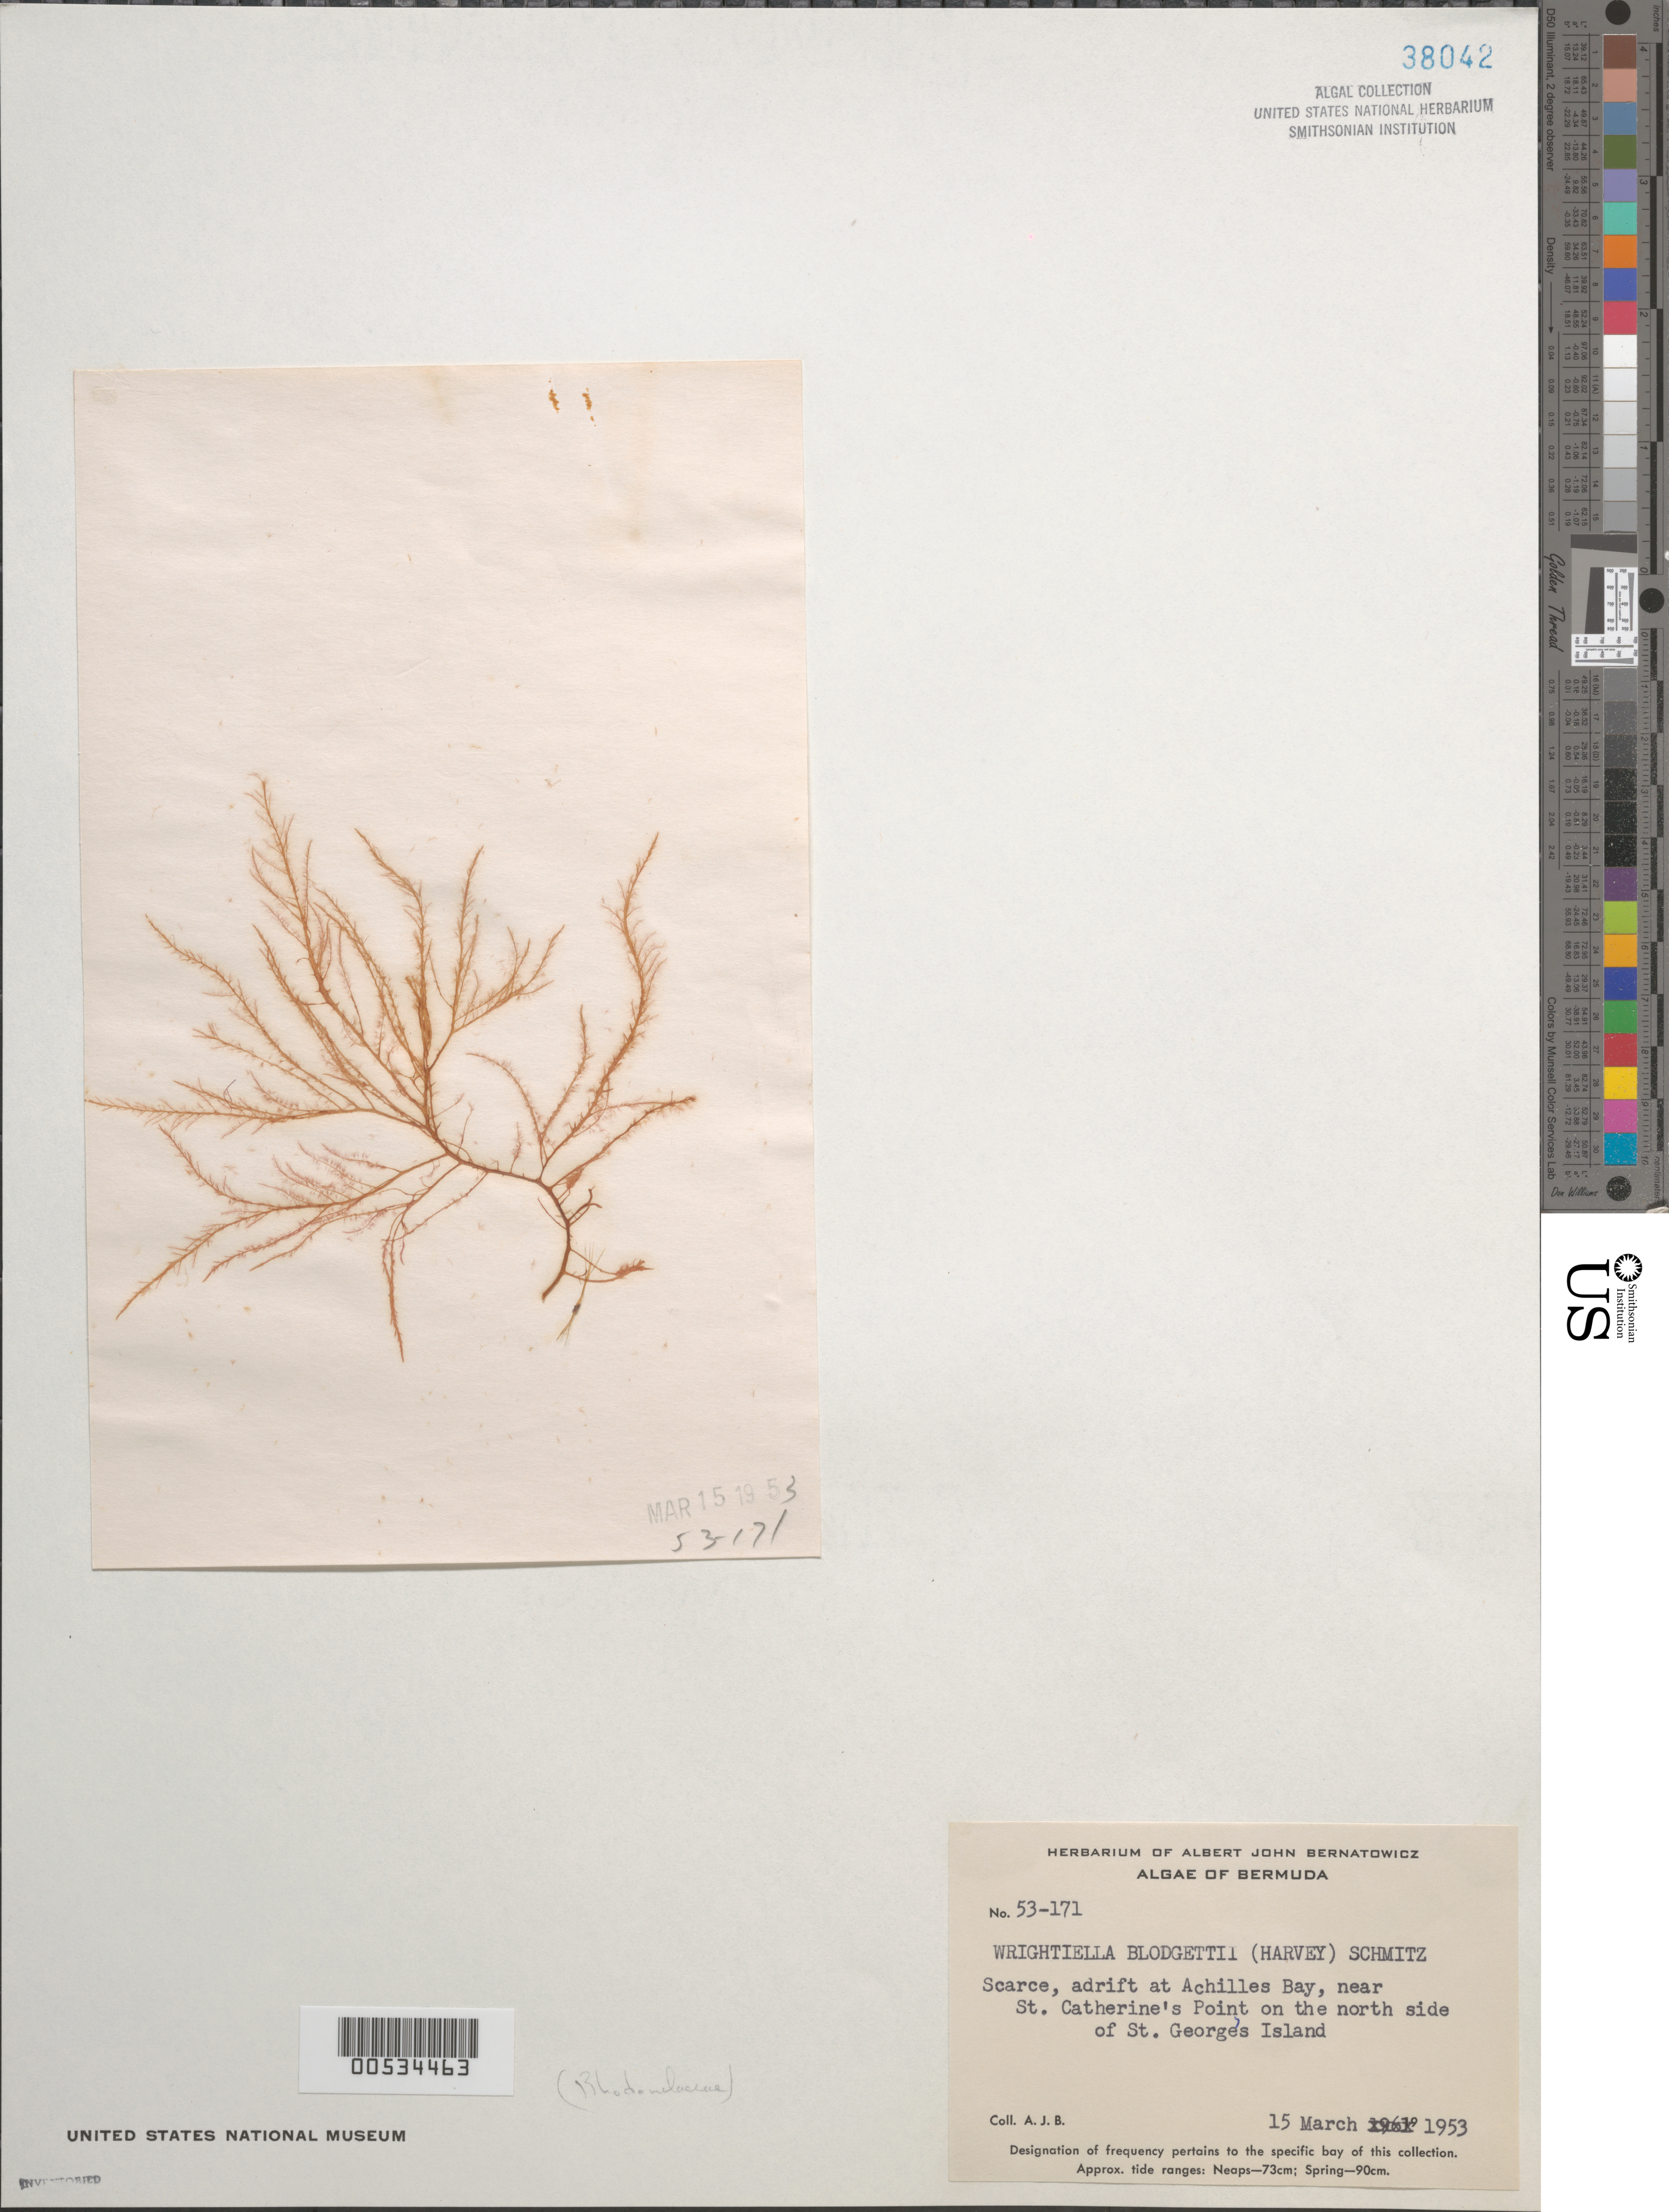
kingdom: Plantae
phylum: Rhodophyta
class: Florideophyceae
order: Ceramiales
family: Rhodomelaceae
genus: Wrightiella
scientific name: Wrightiella blodgettii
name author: (Harv.) F. Schmitz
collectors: A. Bernatowicz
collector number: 53-171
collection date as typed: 15 Mar 1953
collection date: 1953-03-15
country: Bermuda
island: St. George's Island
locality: Achilles Bay near St. Catherine's Point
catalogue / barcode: US 38042